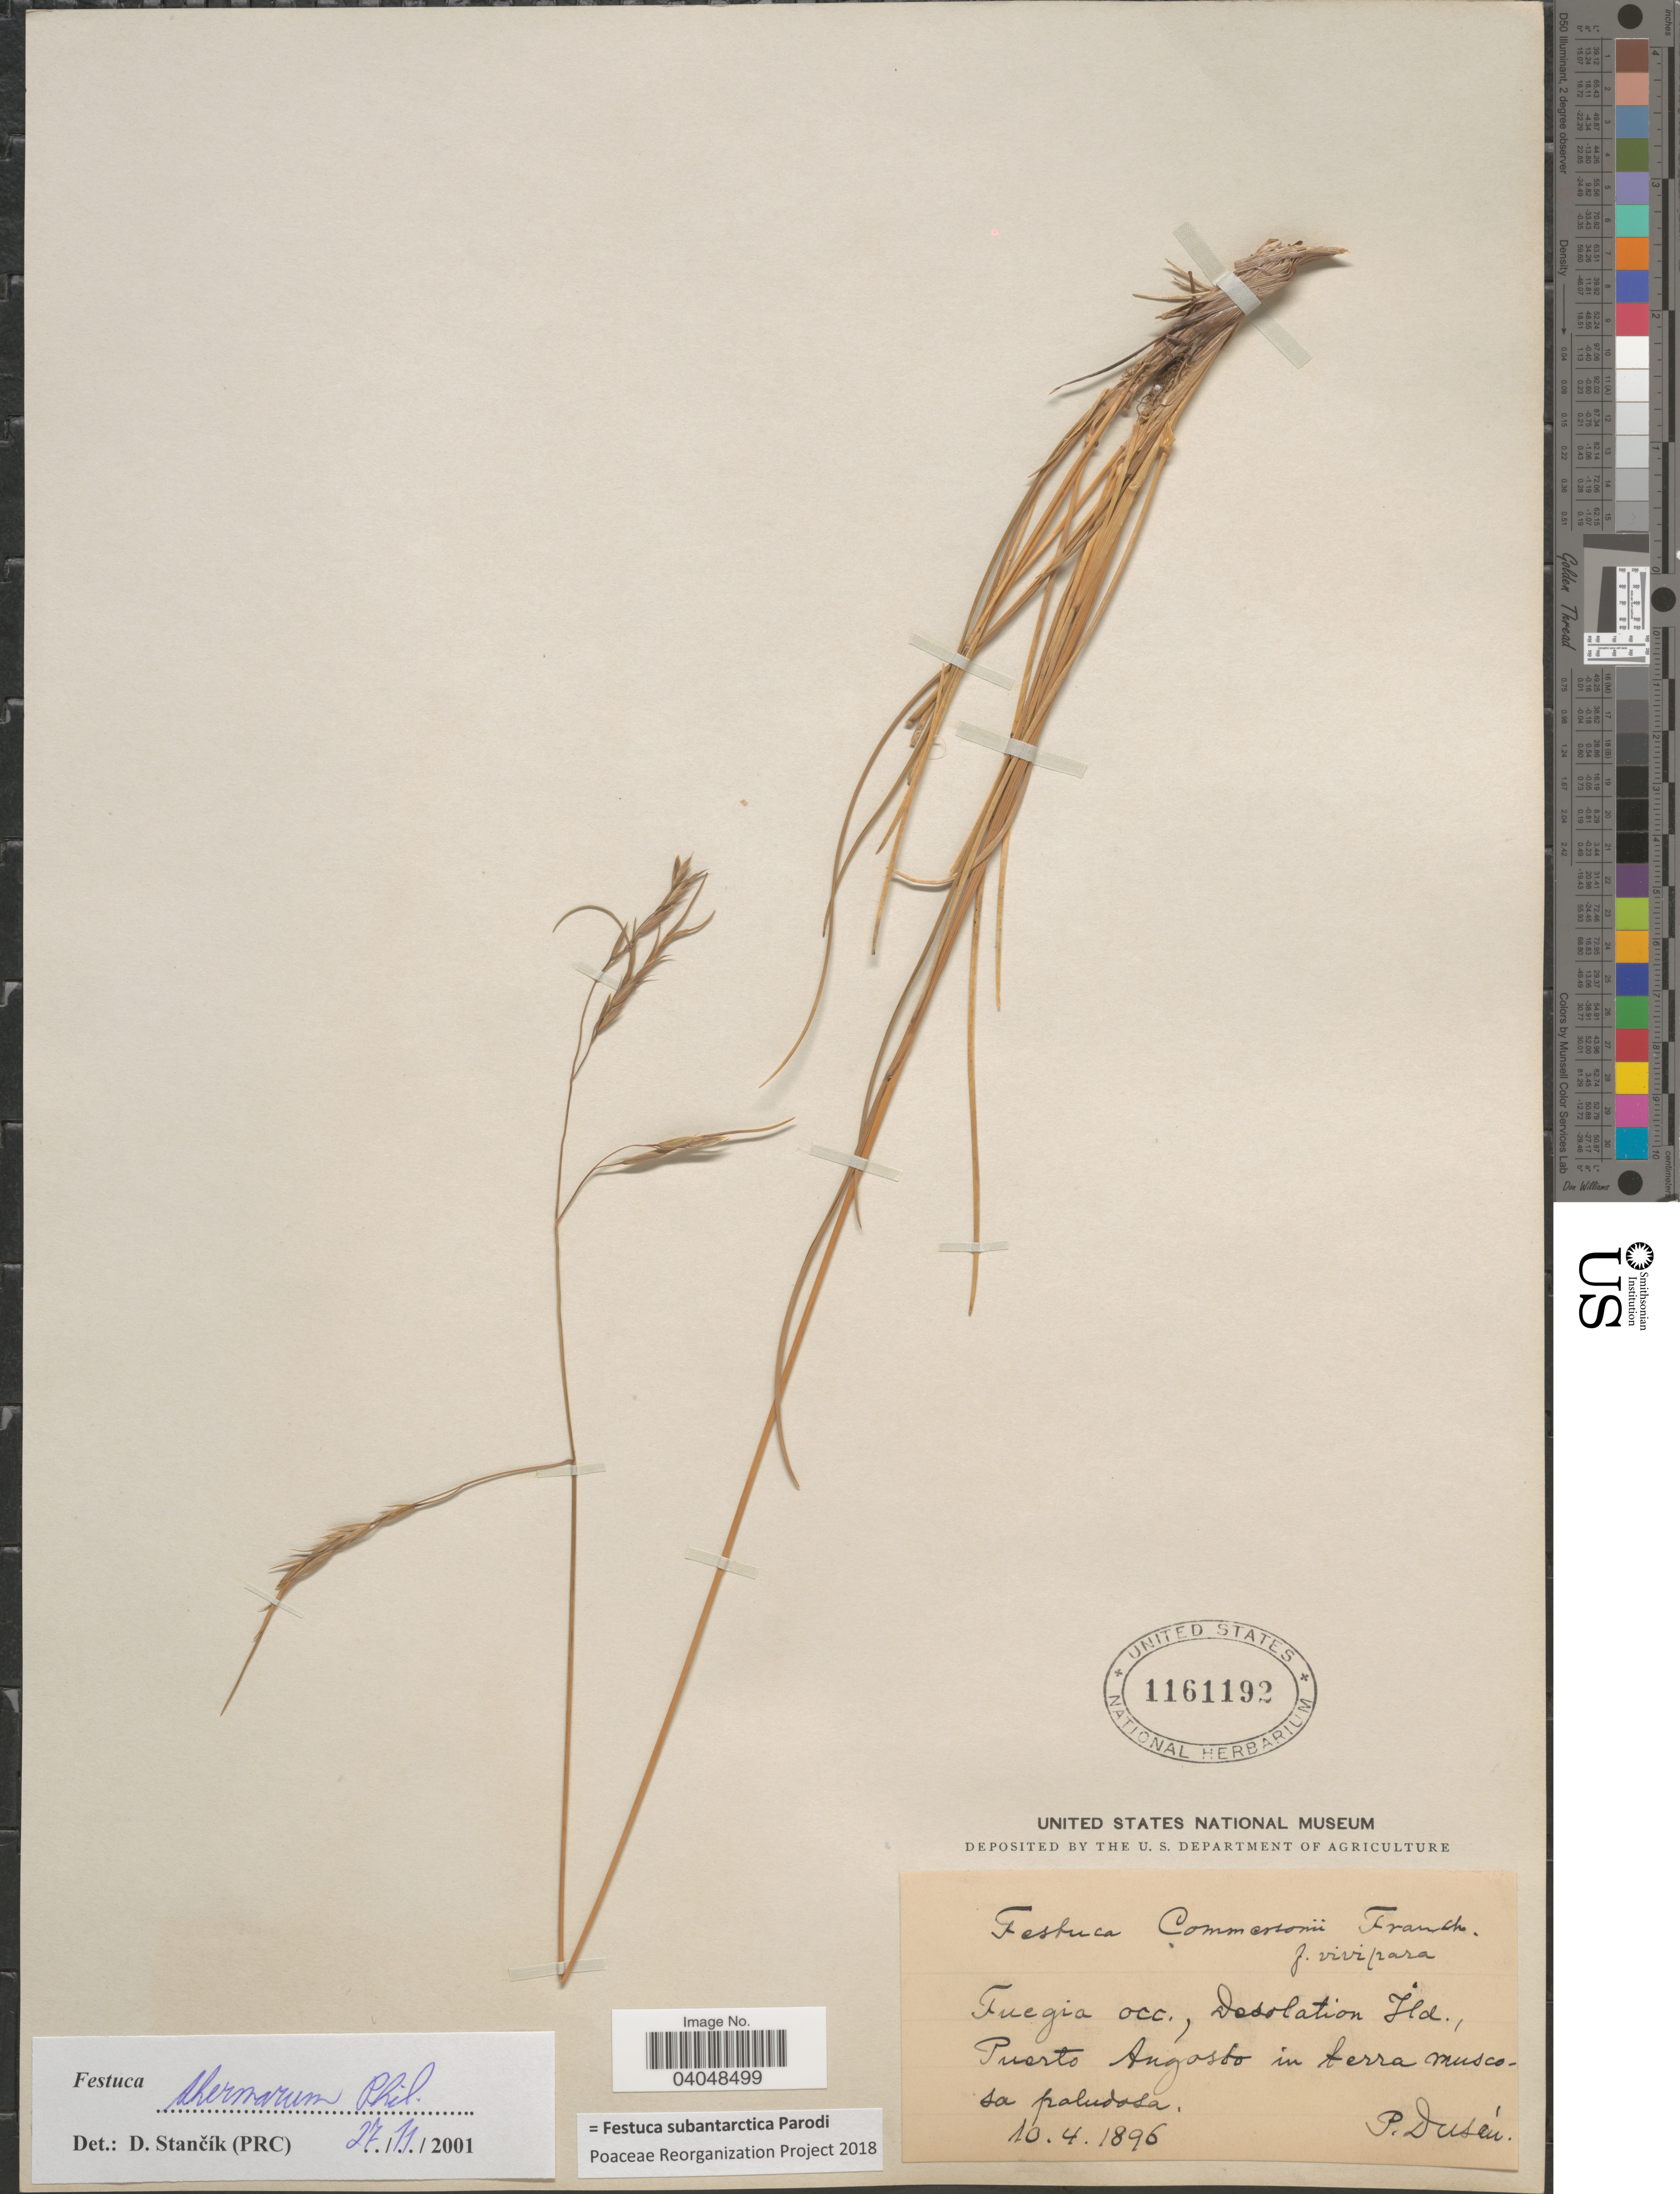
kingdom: Plantae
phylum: Tracheophyta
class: Liliopsida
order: Poales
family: Poaceae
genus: Festuca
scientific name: Festuca subantarctica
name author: Parodi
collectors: P. Dusén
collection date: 1896-04-10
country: Chile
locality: Fuegia occ., Desolation Ild., Puerto Angosto in terra muscosa paludosa.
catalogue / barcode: US 1161192